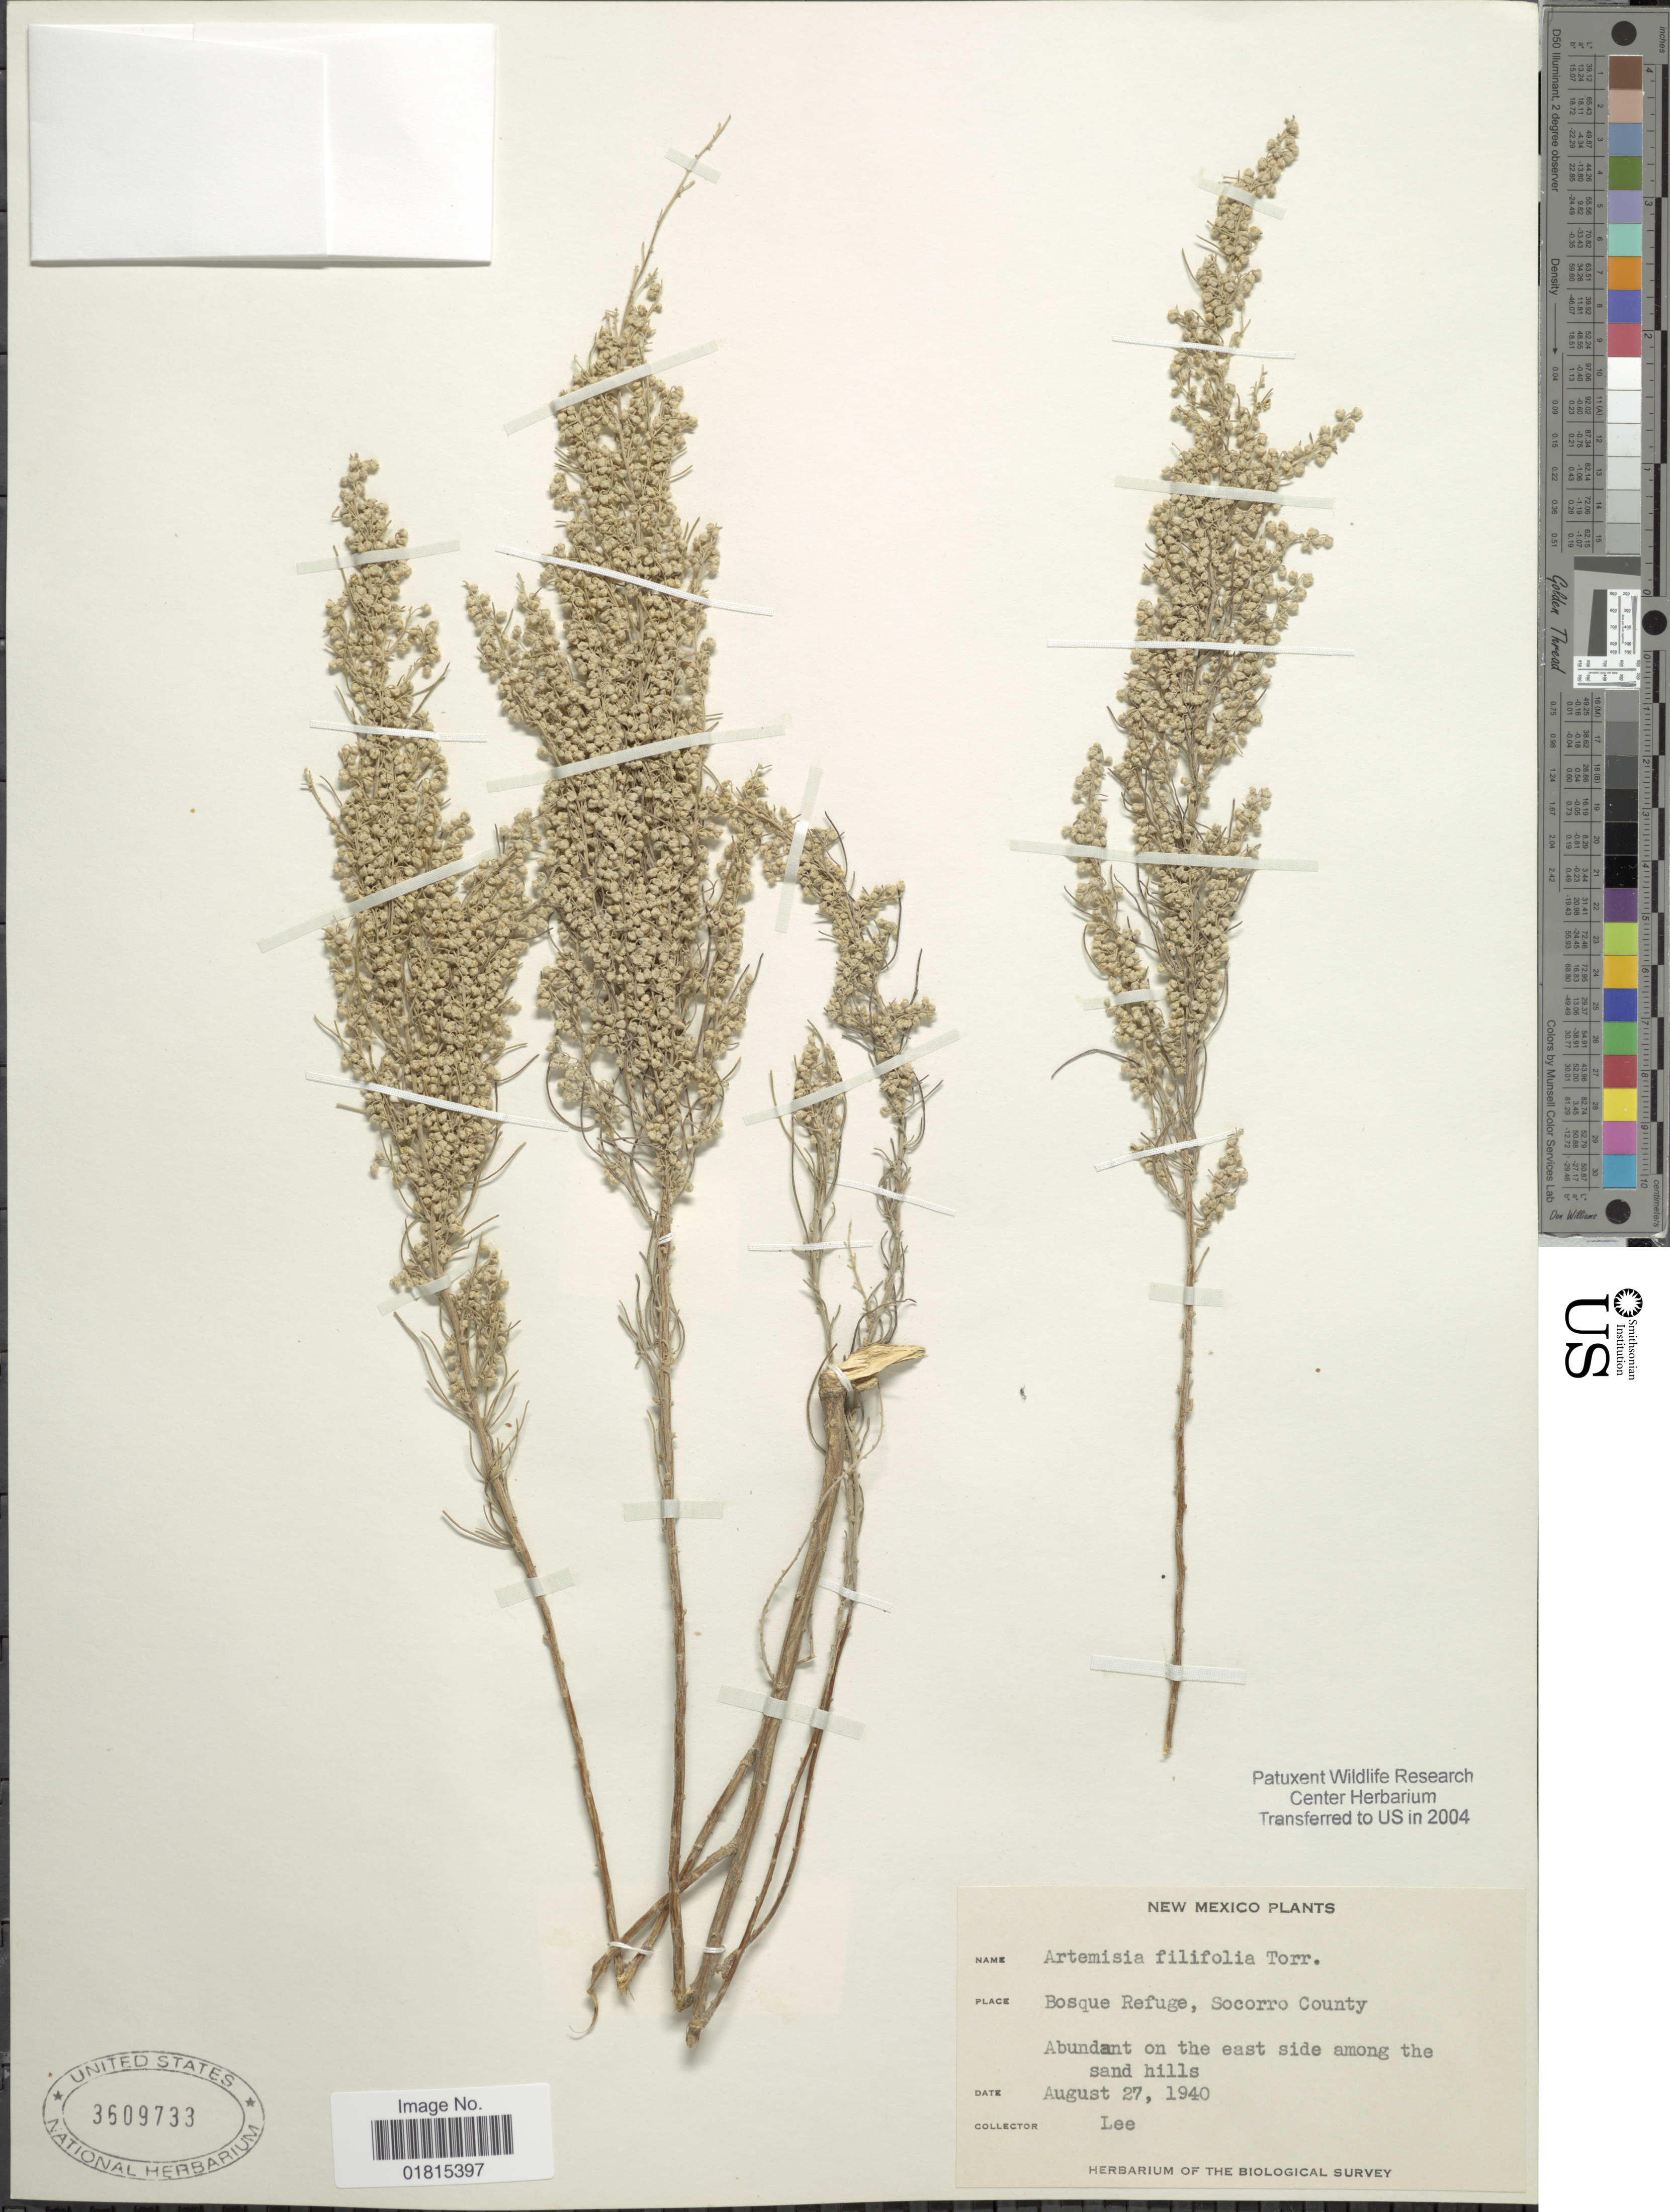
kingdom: Plantae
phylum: Tracheophyta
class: Magnoliopsida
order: Asterales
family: Asteraceae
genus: Artemisia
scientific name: Artemisia filifolia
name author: Torr.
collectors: -. Lee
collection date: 1940-08-27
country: United States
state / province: New Mexico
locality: Bosque Refuge, Socorro County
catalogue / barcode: US 3609733